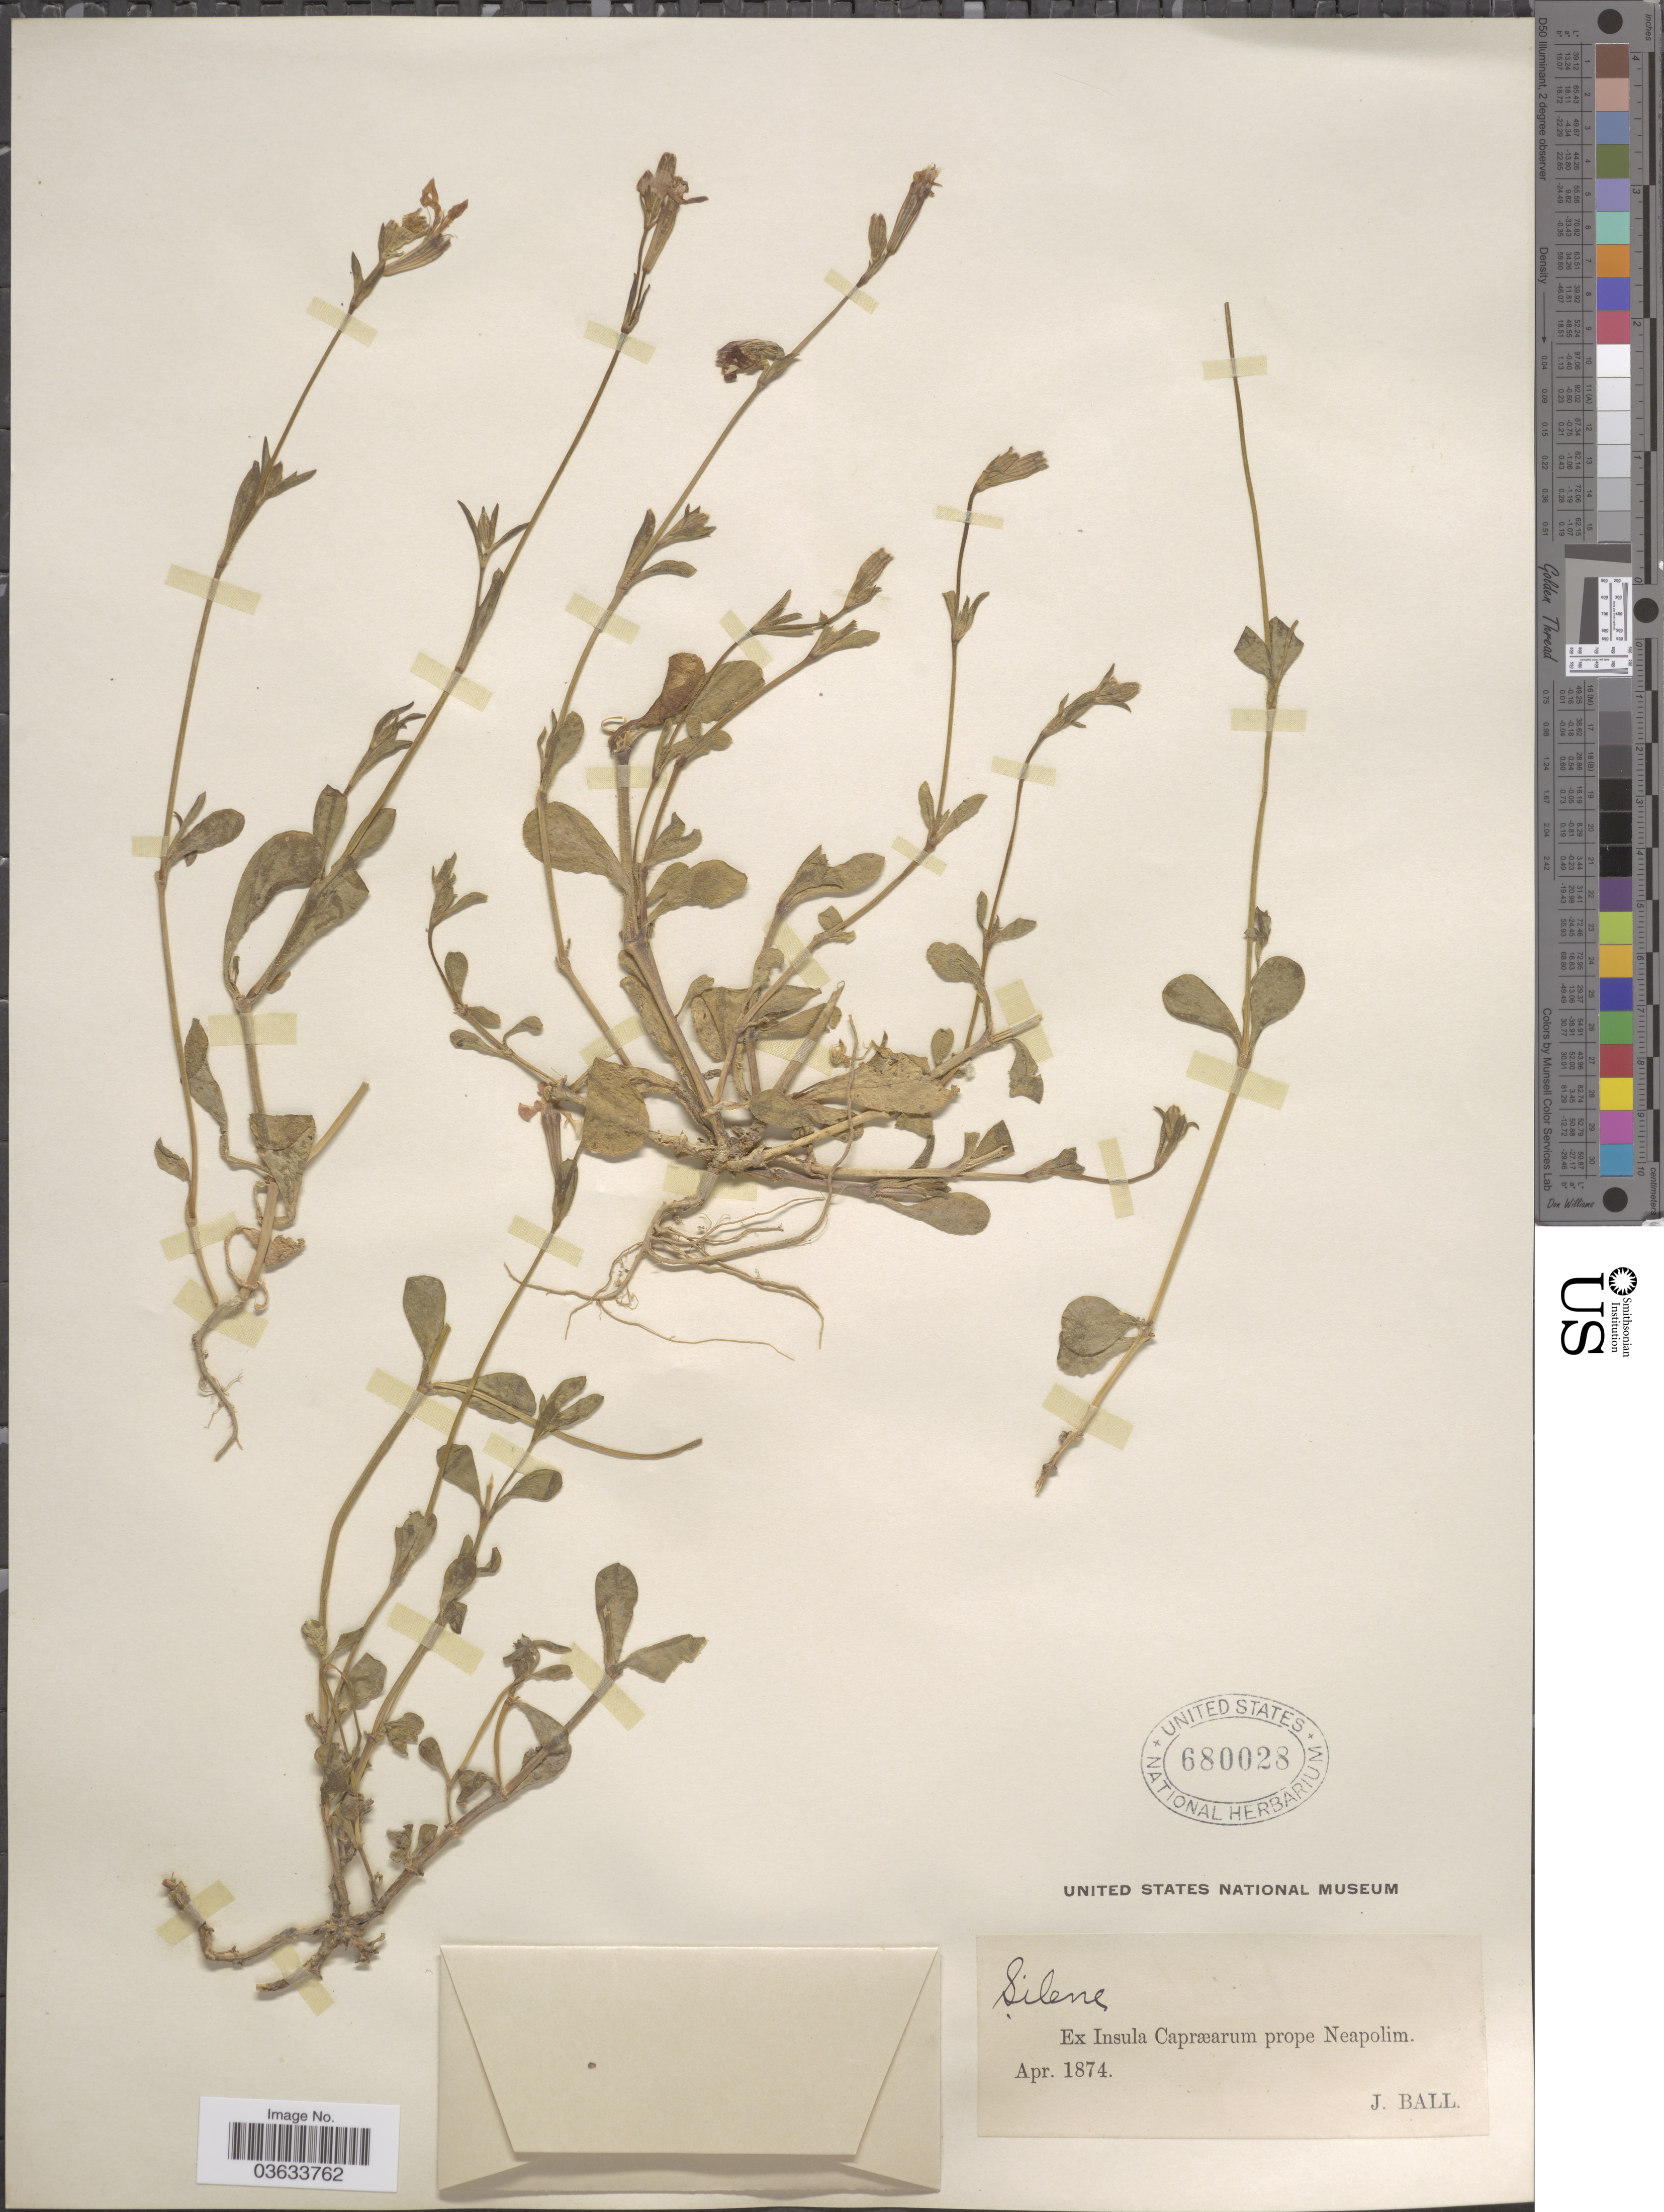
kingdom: Plantae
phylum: Tracheophyta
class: Magnoliopsida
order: Caryophyllales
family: Caryophyllaceae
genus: Silene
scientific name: Silene sp.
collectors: J. Ball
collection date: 1874-04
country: Italy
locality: Ex Insula Capræarum prope Neapolim.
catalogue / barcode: US 680028